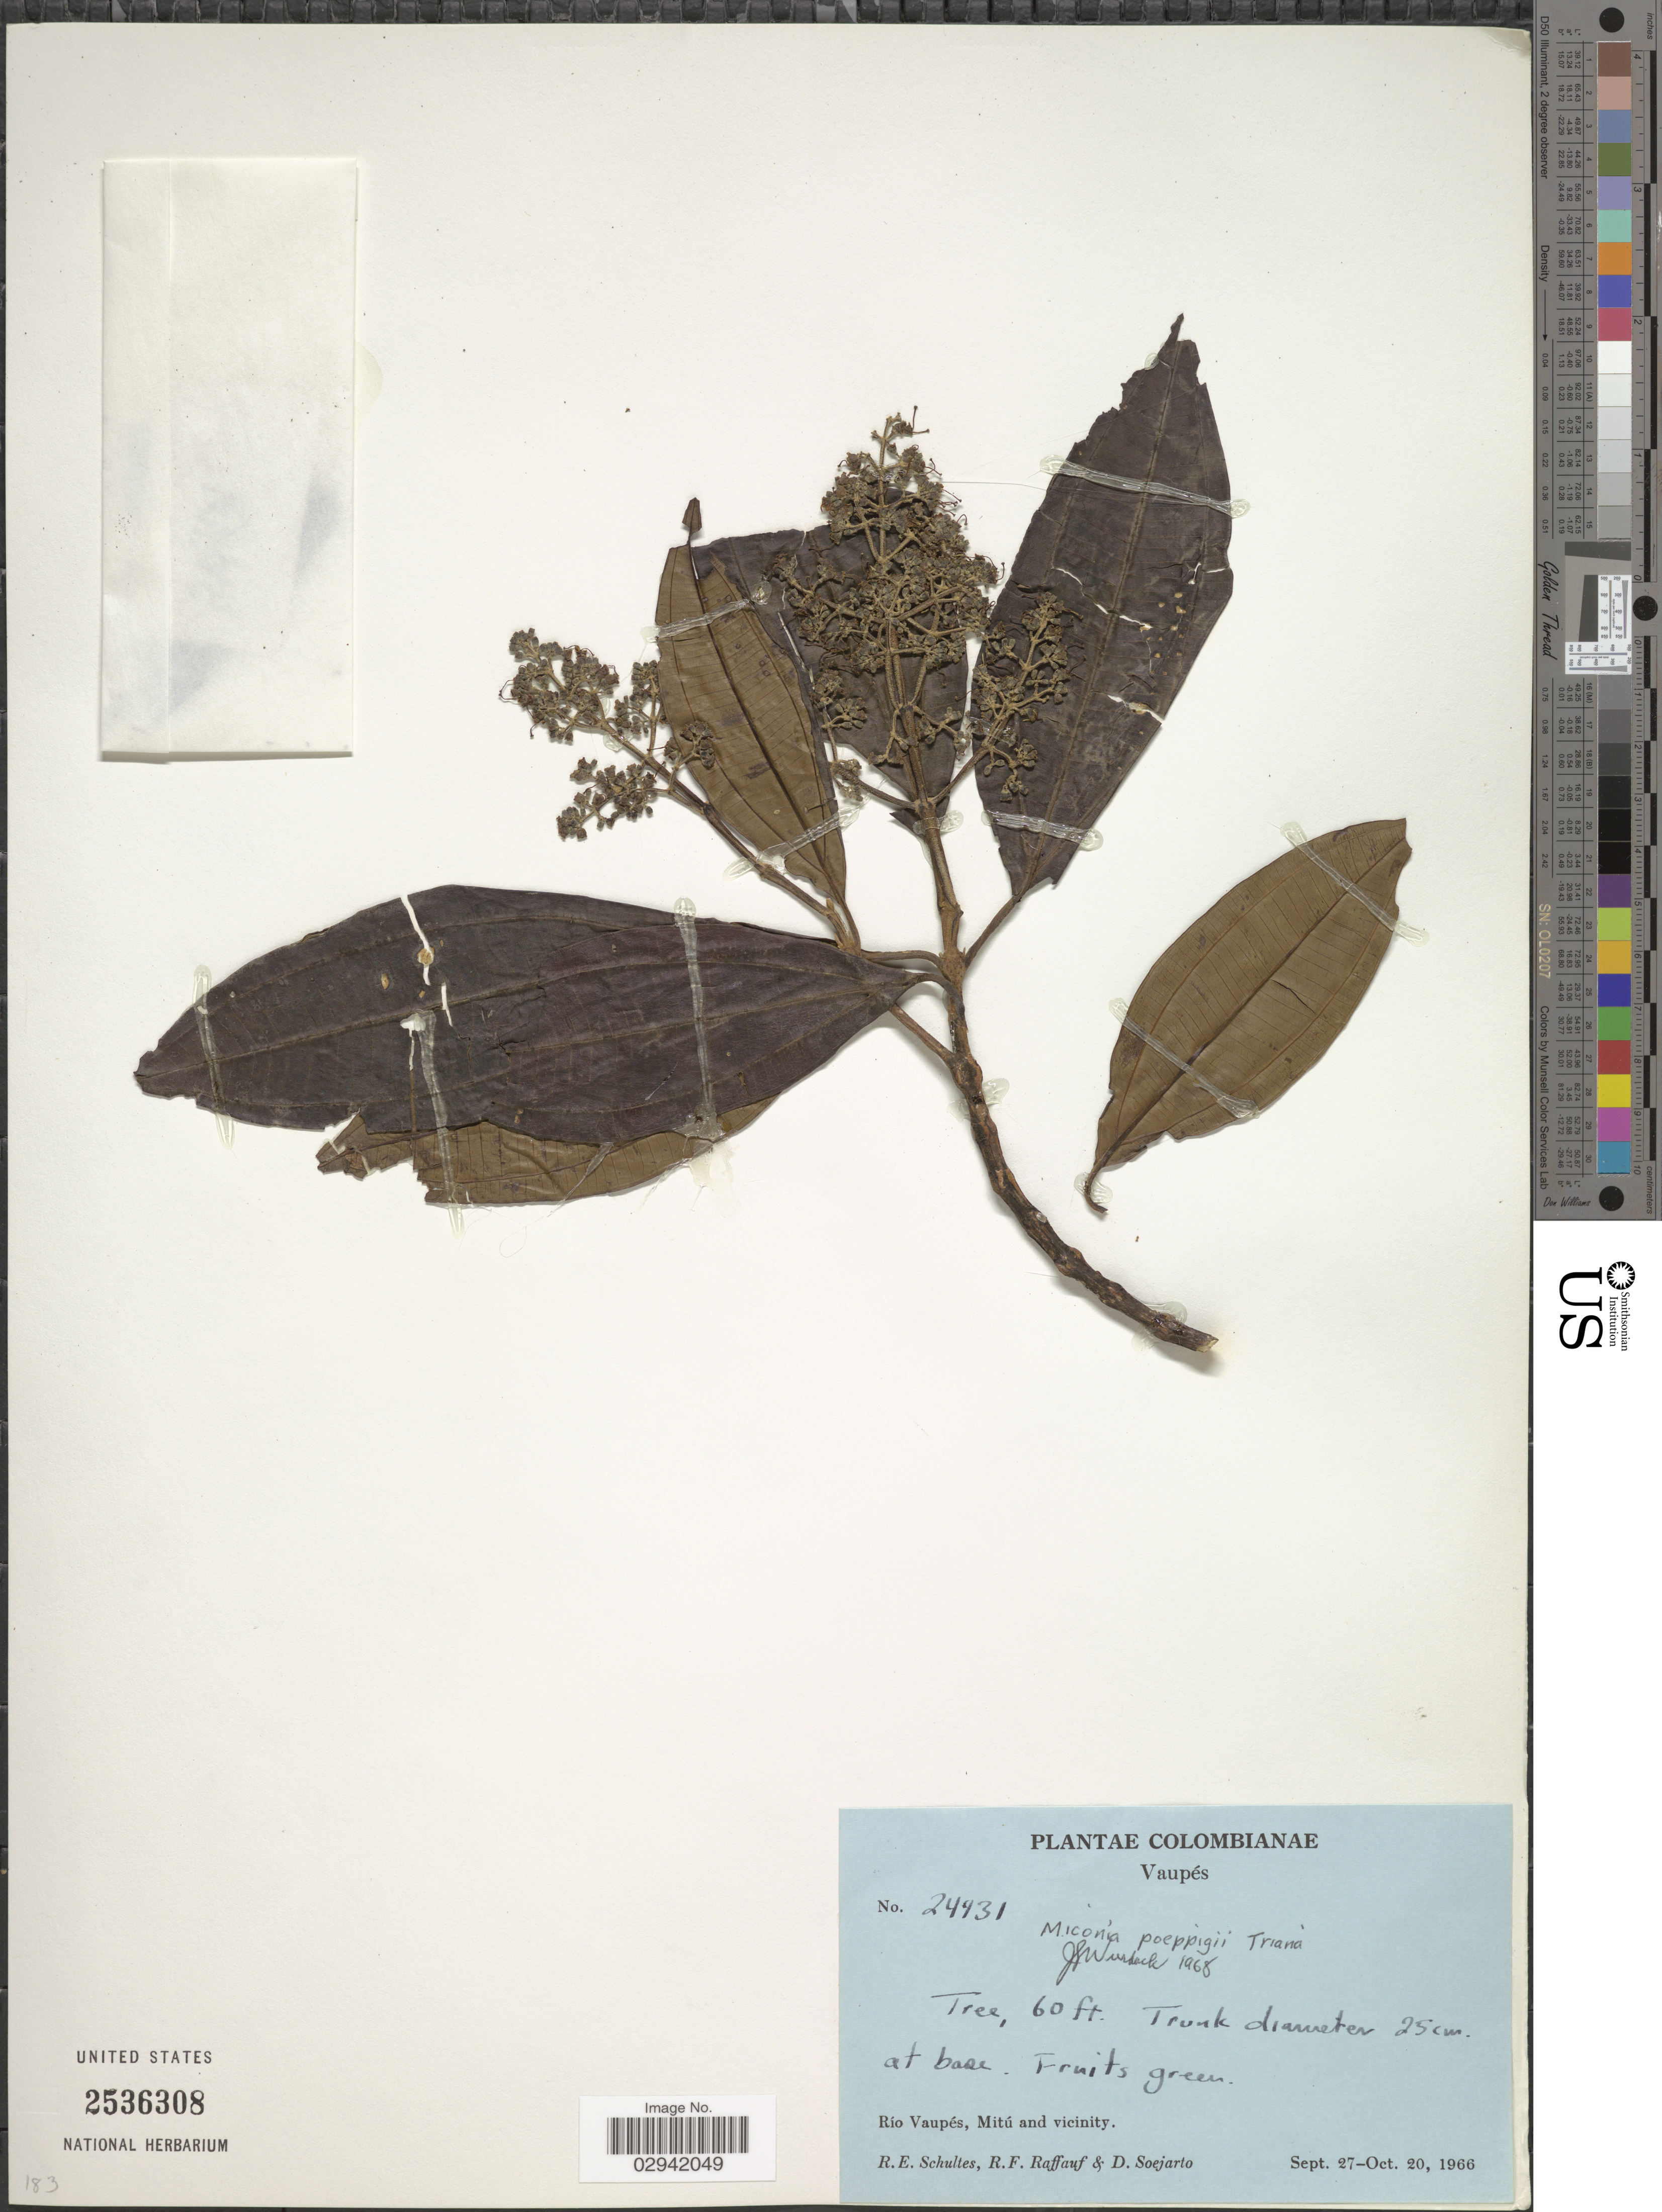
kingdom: Plantae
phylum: Tracheophyta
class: Magnoliopsida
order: Myrtales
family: Melastomataceae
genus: Miconia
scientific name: Miconia poeppigii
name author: Triana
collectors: R. E. Schultes, R. Raffauf & D. Soejarto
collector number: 24931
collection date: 1966-09-27/1966-10-20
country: Colombia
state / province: Vaupés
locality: Río Vaupés, Mitú and vicinity.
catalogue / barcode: US 2536308